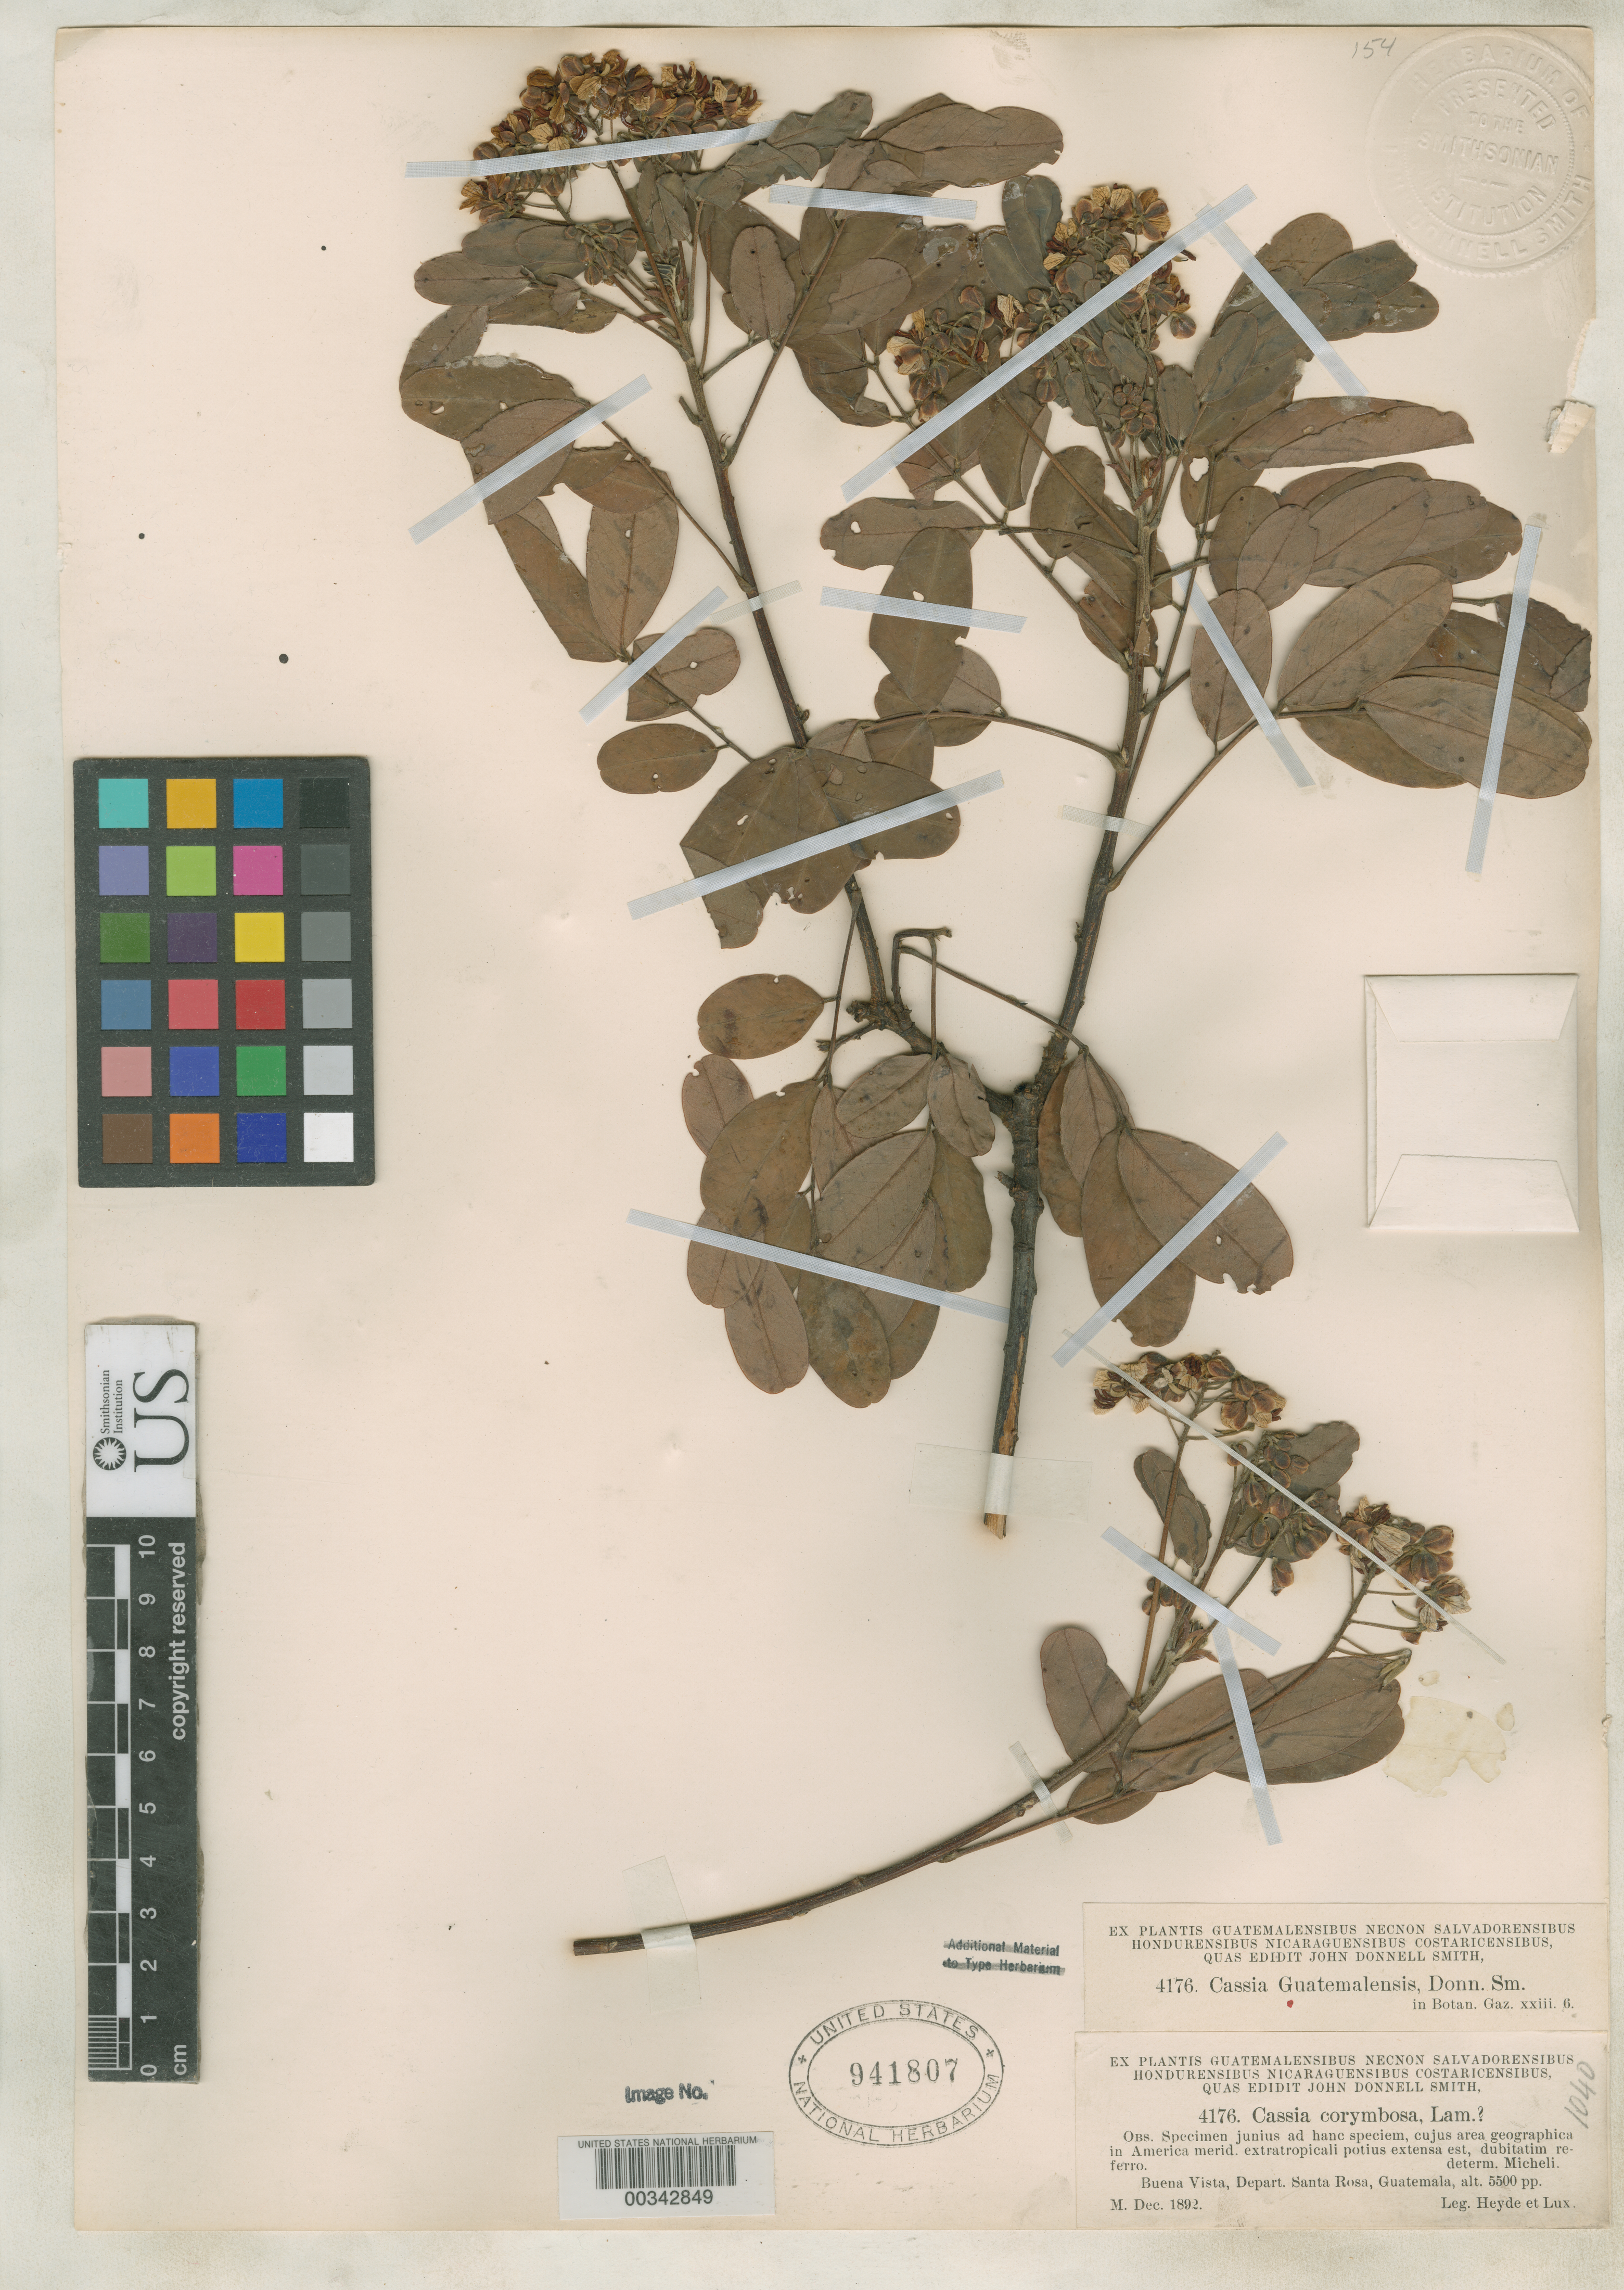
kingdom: Plantae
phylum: Tracheophyta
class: Magnoliopsida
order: Fabales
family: Fabaceae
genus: Cassia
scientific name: Cassia guatemalensis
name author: Donn. Sm.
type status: Syntype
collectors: E. T. Heyde & E. Lux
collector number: J.D.S. 4176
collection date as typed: Dec 1892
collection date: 1892-12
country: Guatemala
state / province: Santa Rosa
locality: Buena Vista.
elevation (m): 1676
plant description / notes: From the herbarium of J. Donnell Smith.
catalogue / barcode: US 941807